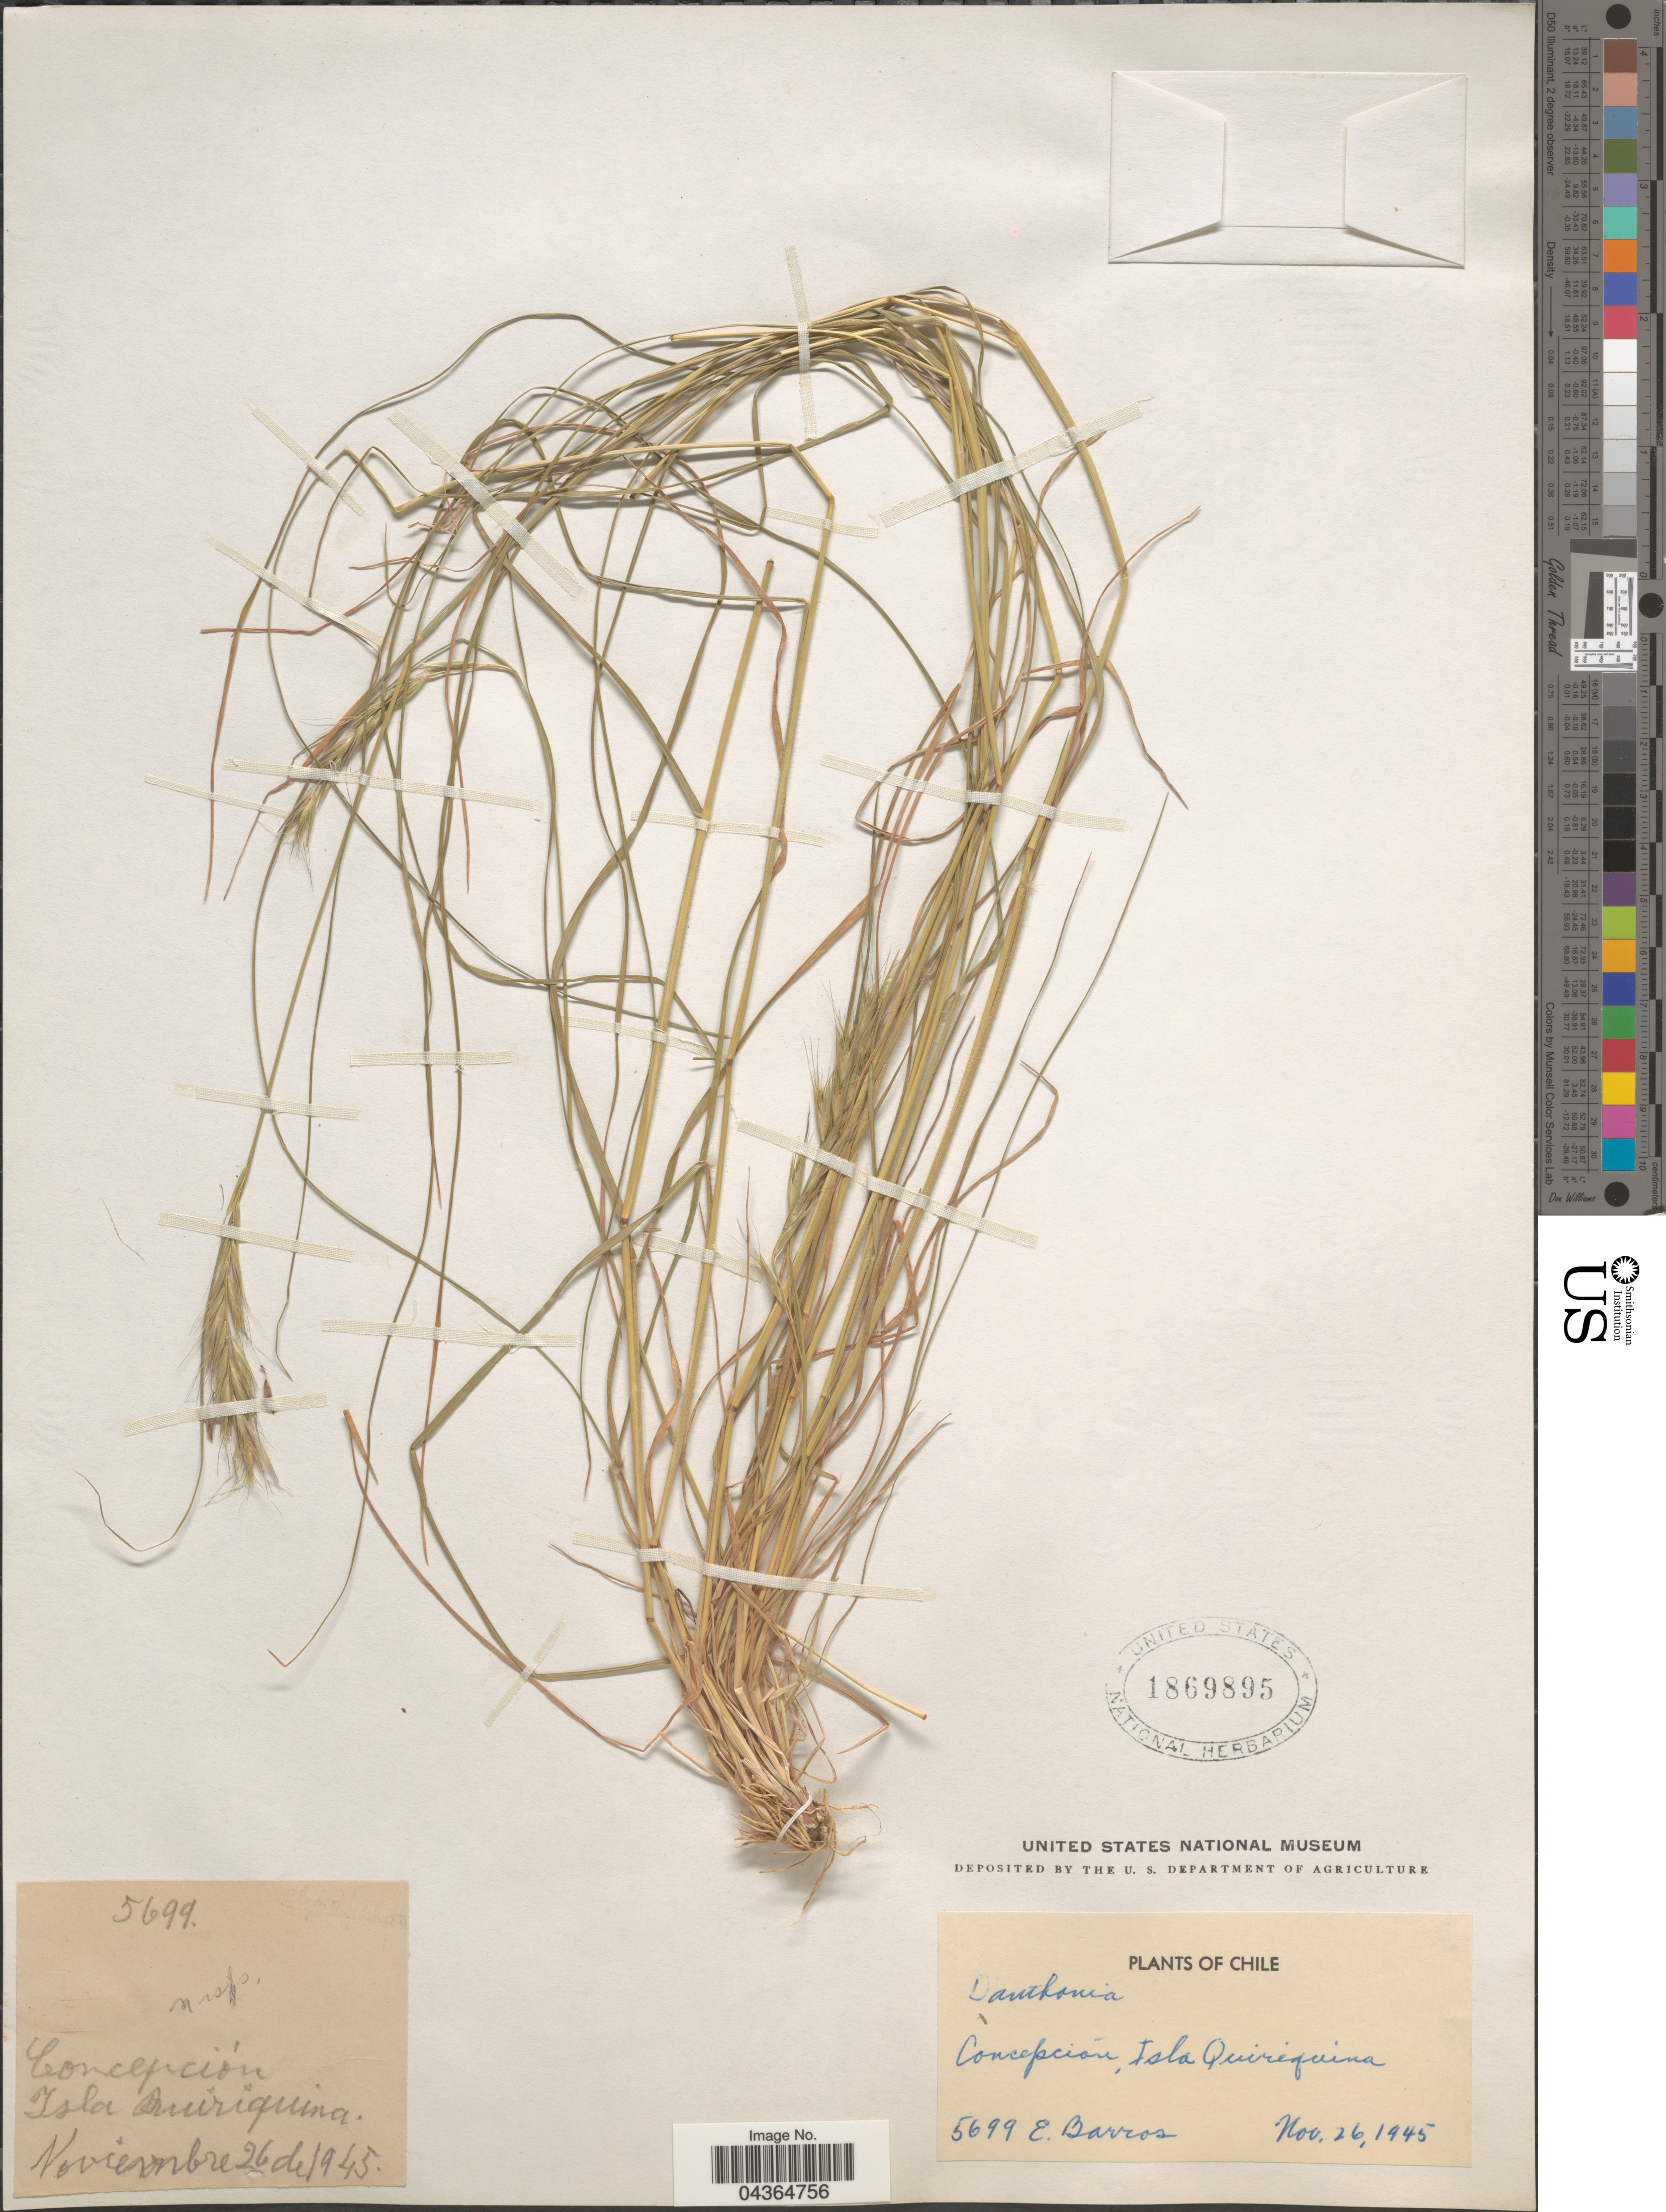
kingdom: Plantae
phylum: Tracheophyta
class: Liliopsida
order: Poales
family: Poaceae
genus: Danthonia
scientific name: Danthonia sp.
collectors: E. Barros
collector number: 5699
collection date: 1945-11-26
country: Chile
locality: Concepción, Isla Quiriquina.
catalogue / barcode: US 1869895